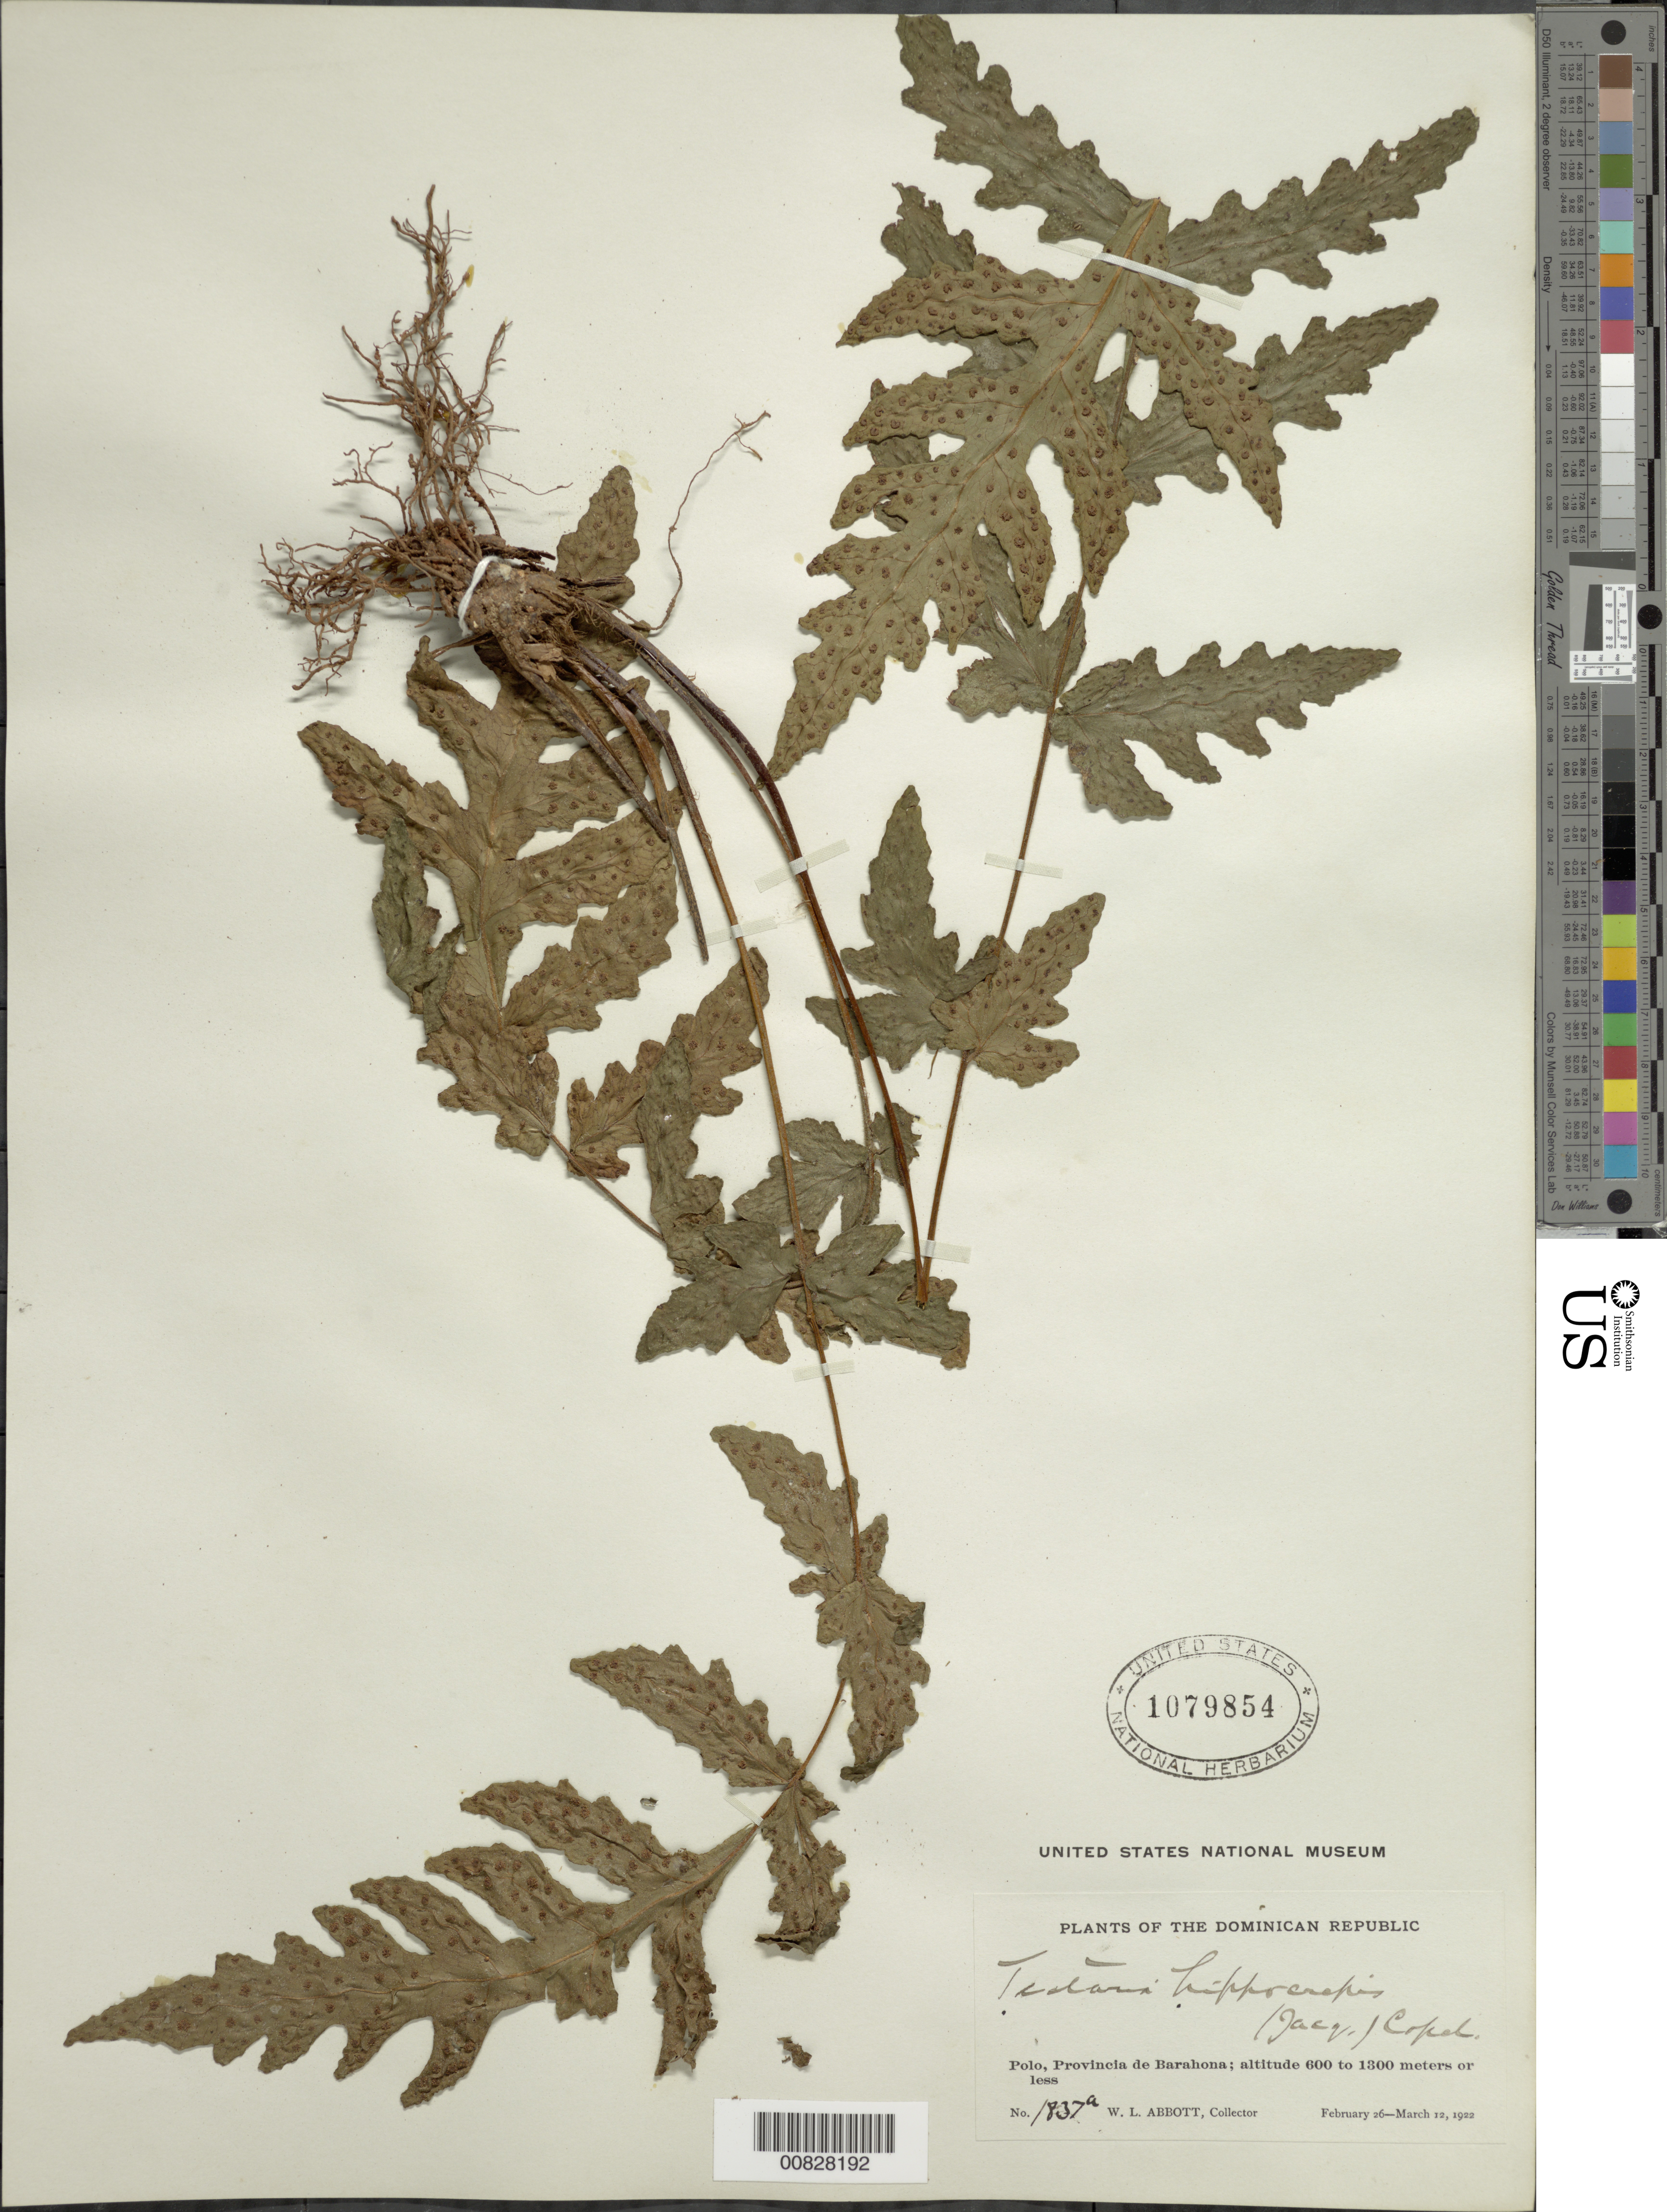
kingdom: Plantae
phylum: Tracheophyta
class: Polypodiopsida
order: Polypodiales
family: Tectariaceae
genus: Tectaria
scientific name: Tectaria cicutaria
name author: (L.) Copel.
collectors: W. L. Abbott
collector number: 1837a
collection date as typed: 26 Feb 1922 to 12 Mar 1922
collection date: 1922-02-26/1922-03-12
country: Dominican Republic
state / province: Barahona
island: Hispaniola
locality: Polo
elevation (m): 600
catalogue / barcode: US 1079854